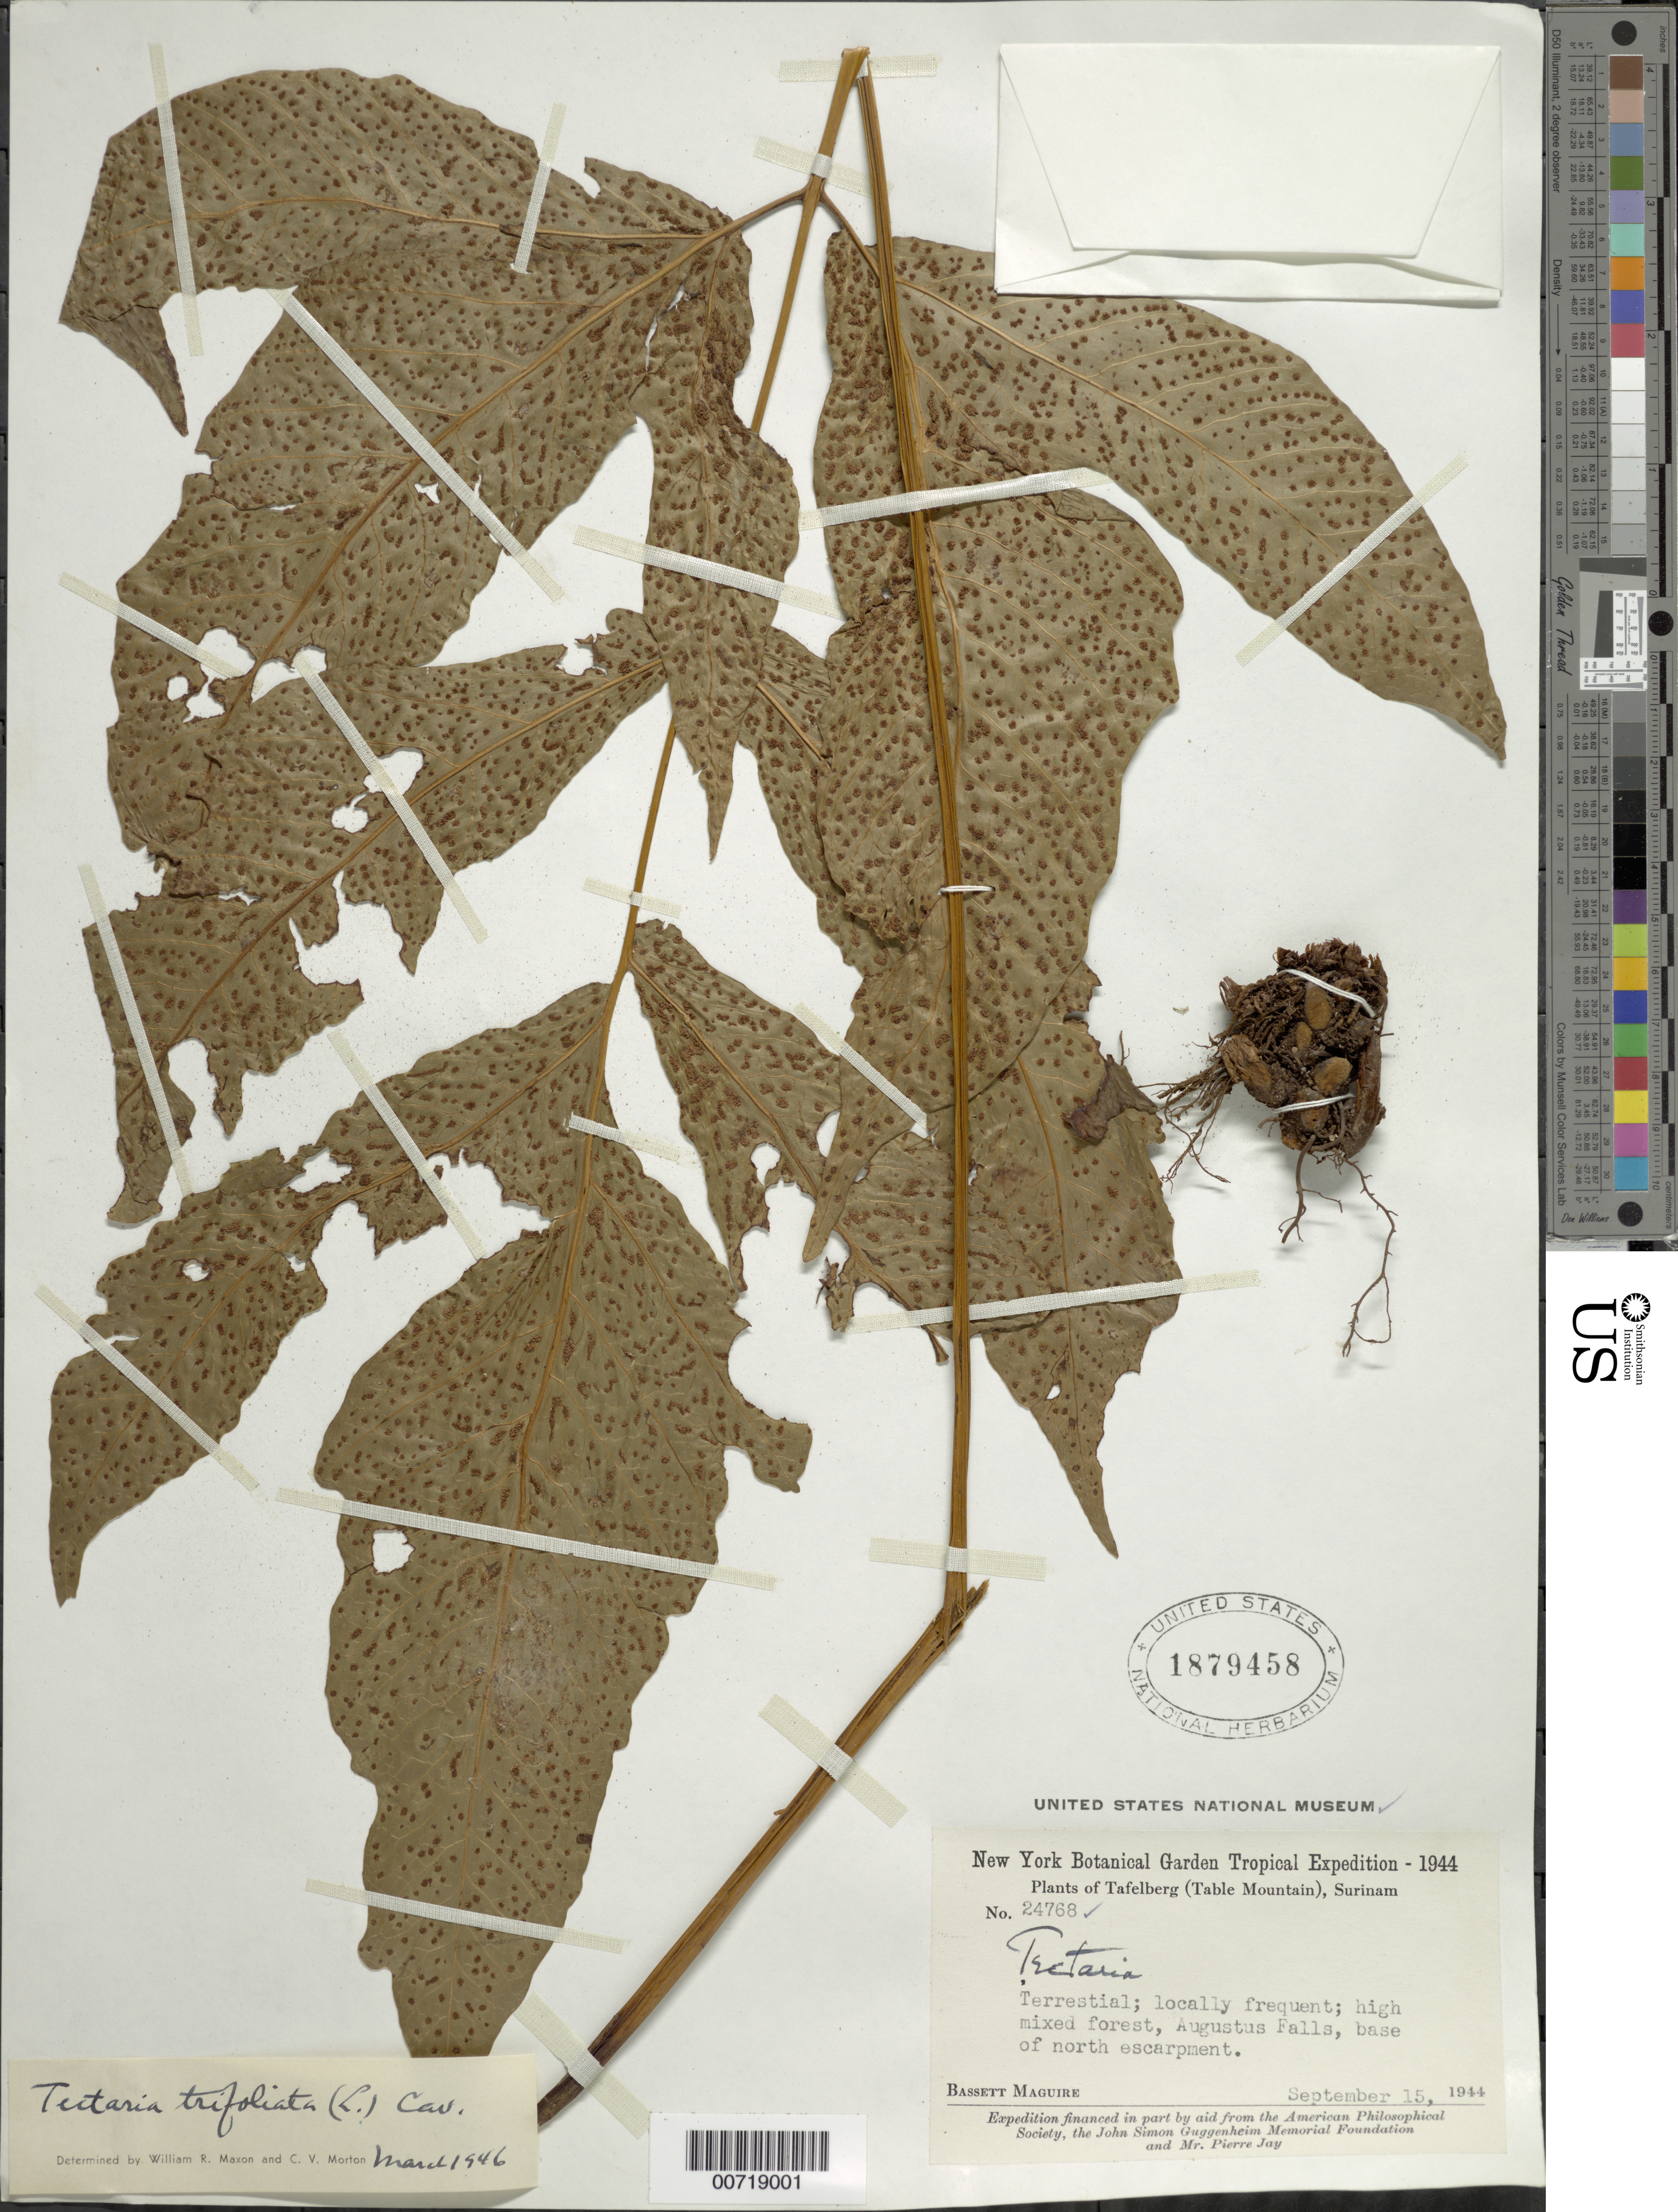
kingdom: Plantae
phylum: Tracheophyta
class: Polypodiopsida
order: Polypodiales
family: Tectariaceae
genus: Tectaria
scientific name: Tectaria trifoliata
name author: (L.) Cav.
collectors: B. Maguire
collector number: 24768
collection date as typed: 15-Sep-44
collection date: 1944-09-15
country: Suriname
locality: Tafelberg (Table Mountain), Augustus Falls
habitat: High mixed forest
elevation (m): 390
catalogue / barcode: US 1879458